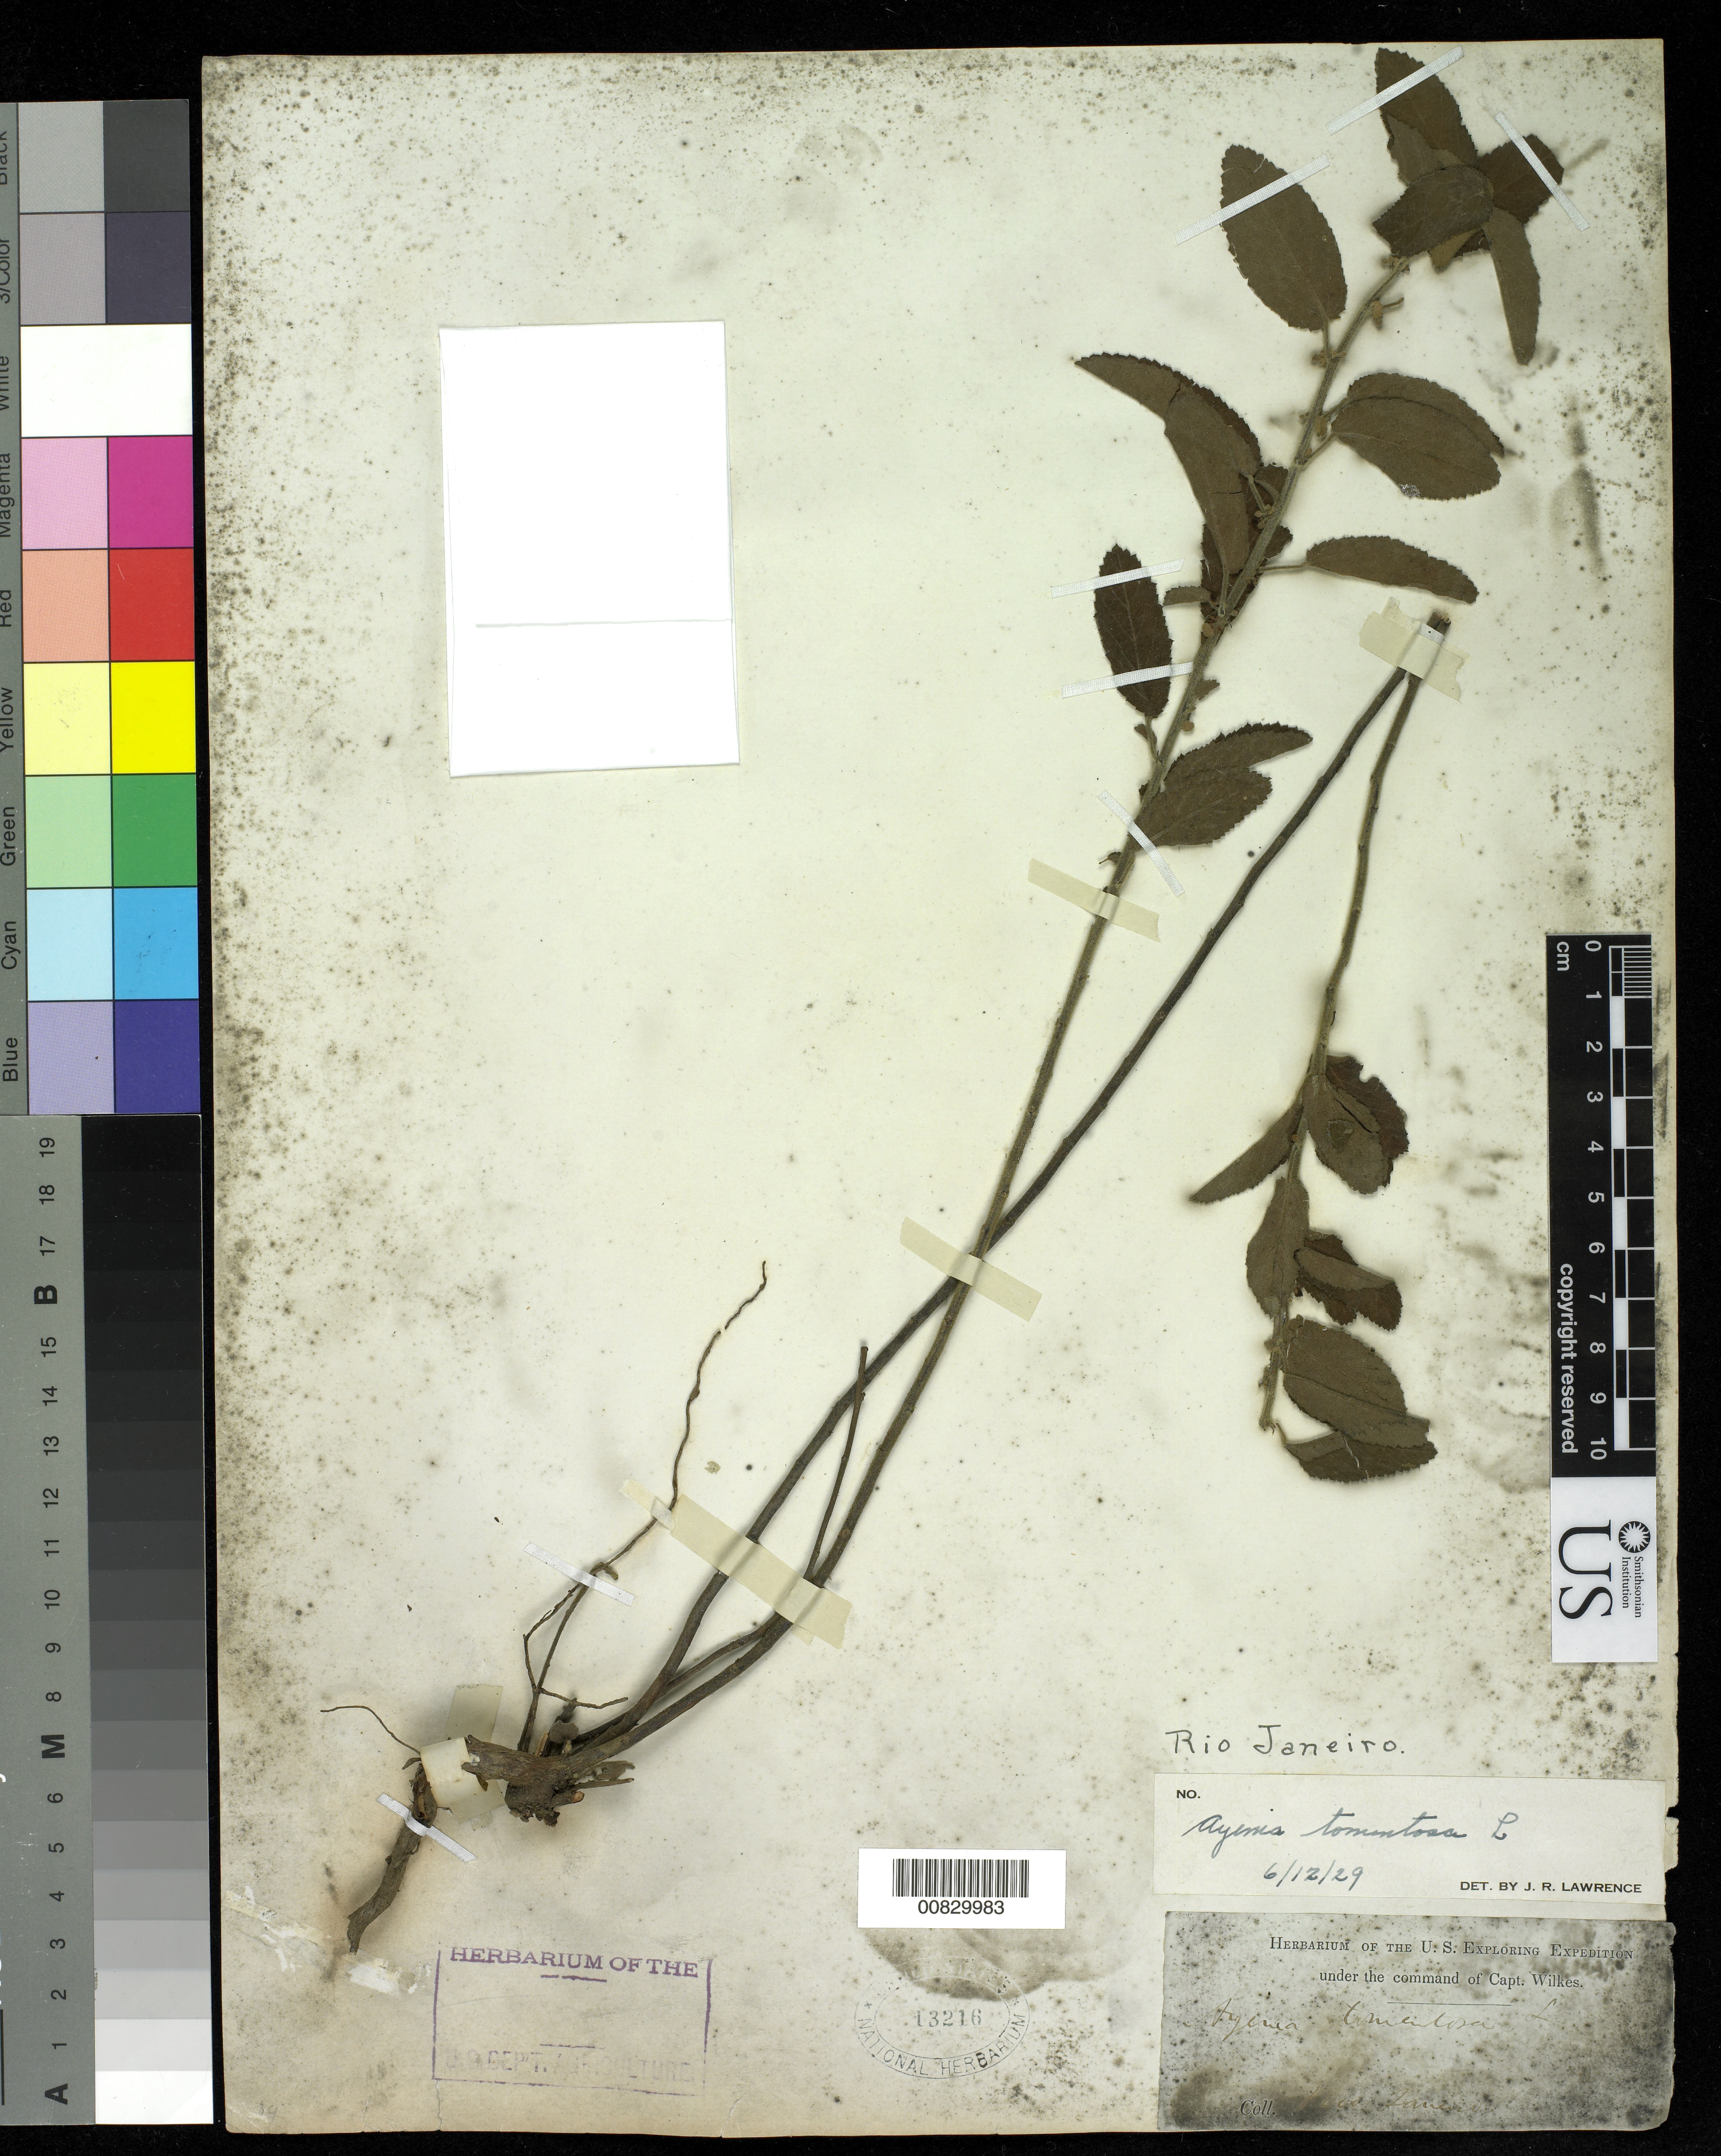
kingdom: Plantae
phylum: Tracheophyta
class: Magnoliopsida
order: Malvales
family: Malvaceae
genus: Ayenia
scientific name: Ayenia tomentosa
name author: L.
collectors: Wilkes Explor. Exped.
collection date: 1838/1842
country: Brazil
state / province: Rio de Janeiro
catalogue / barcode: US 13216